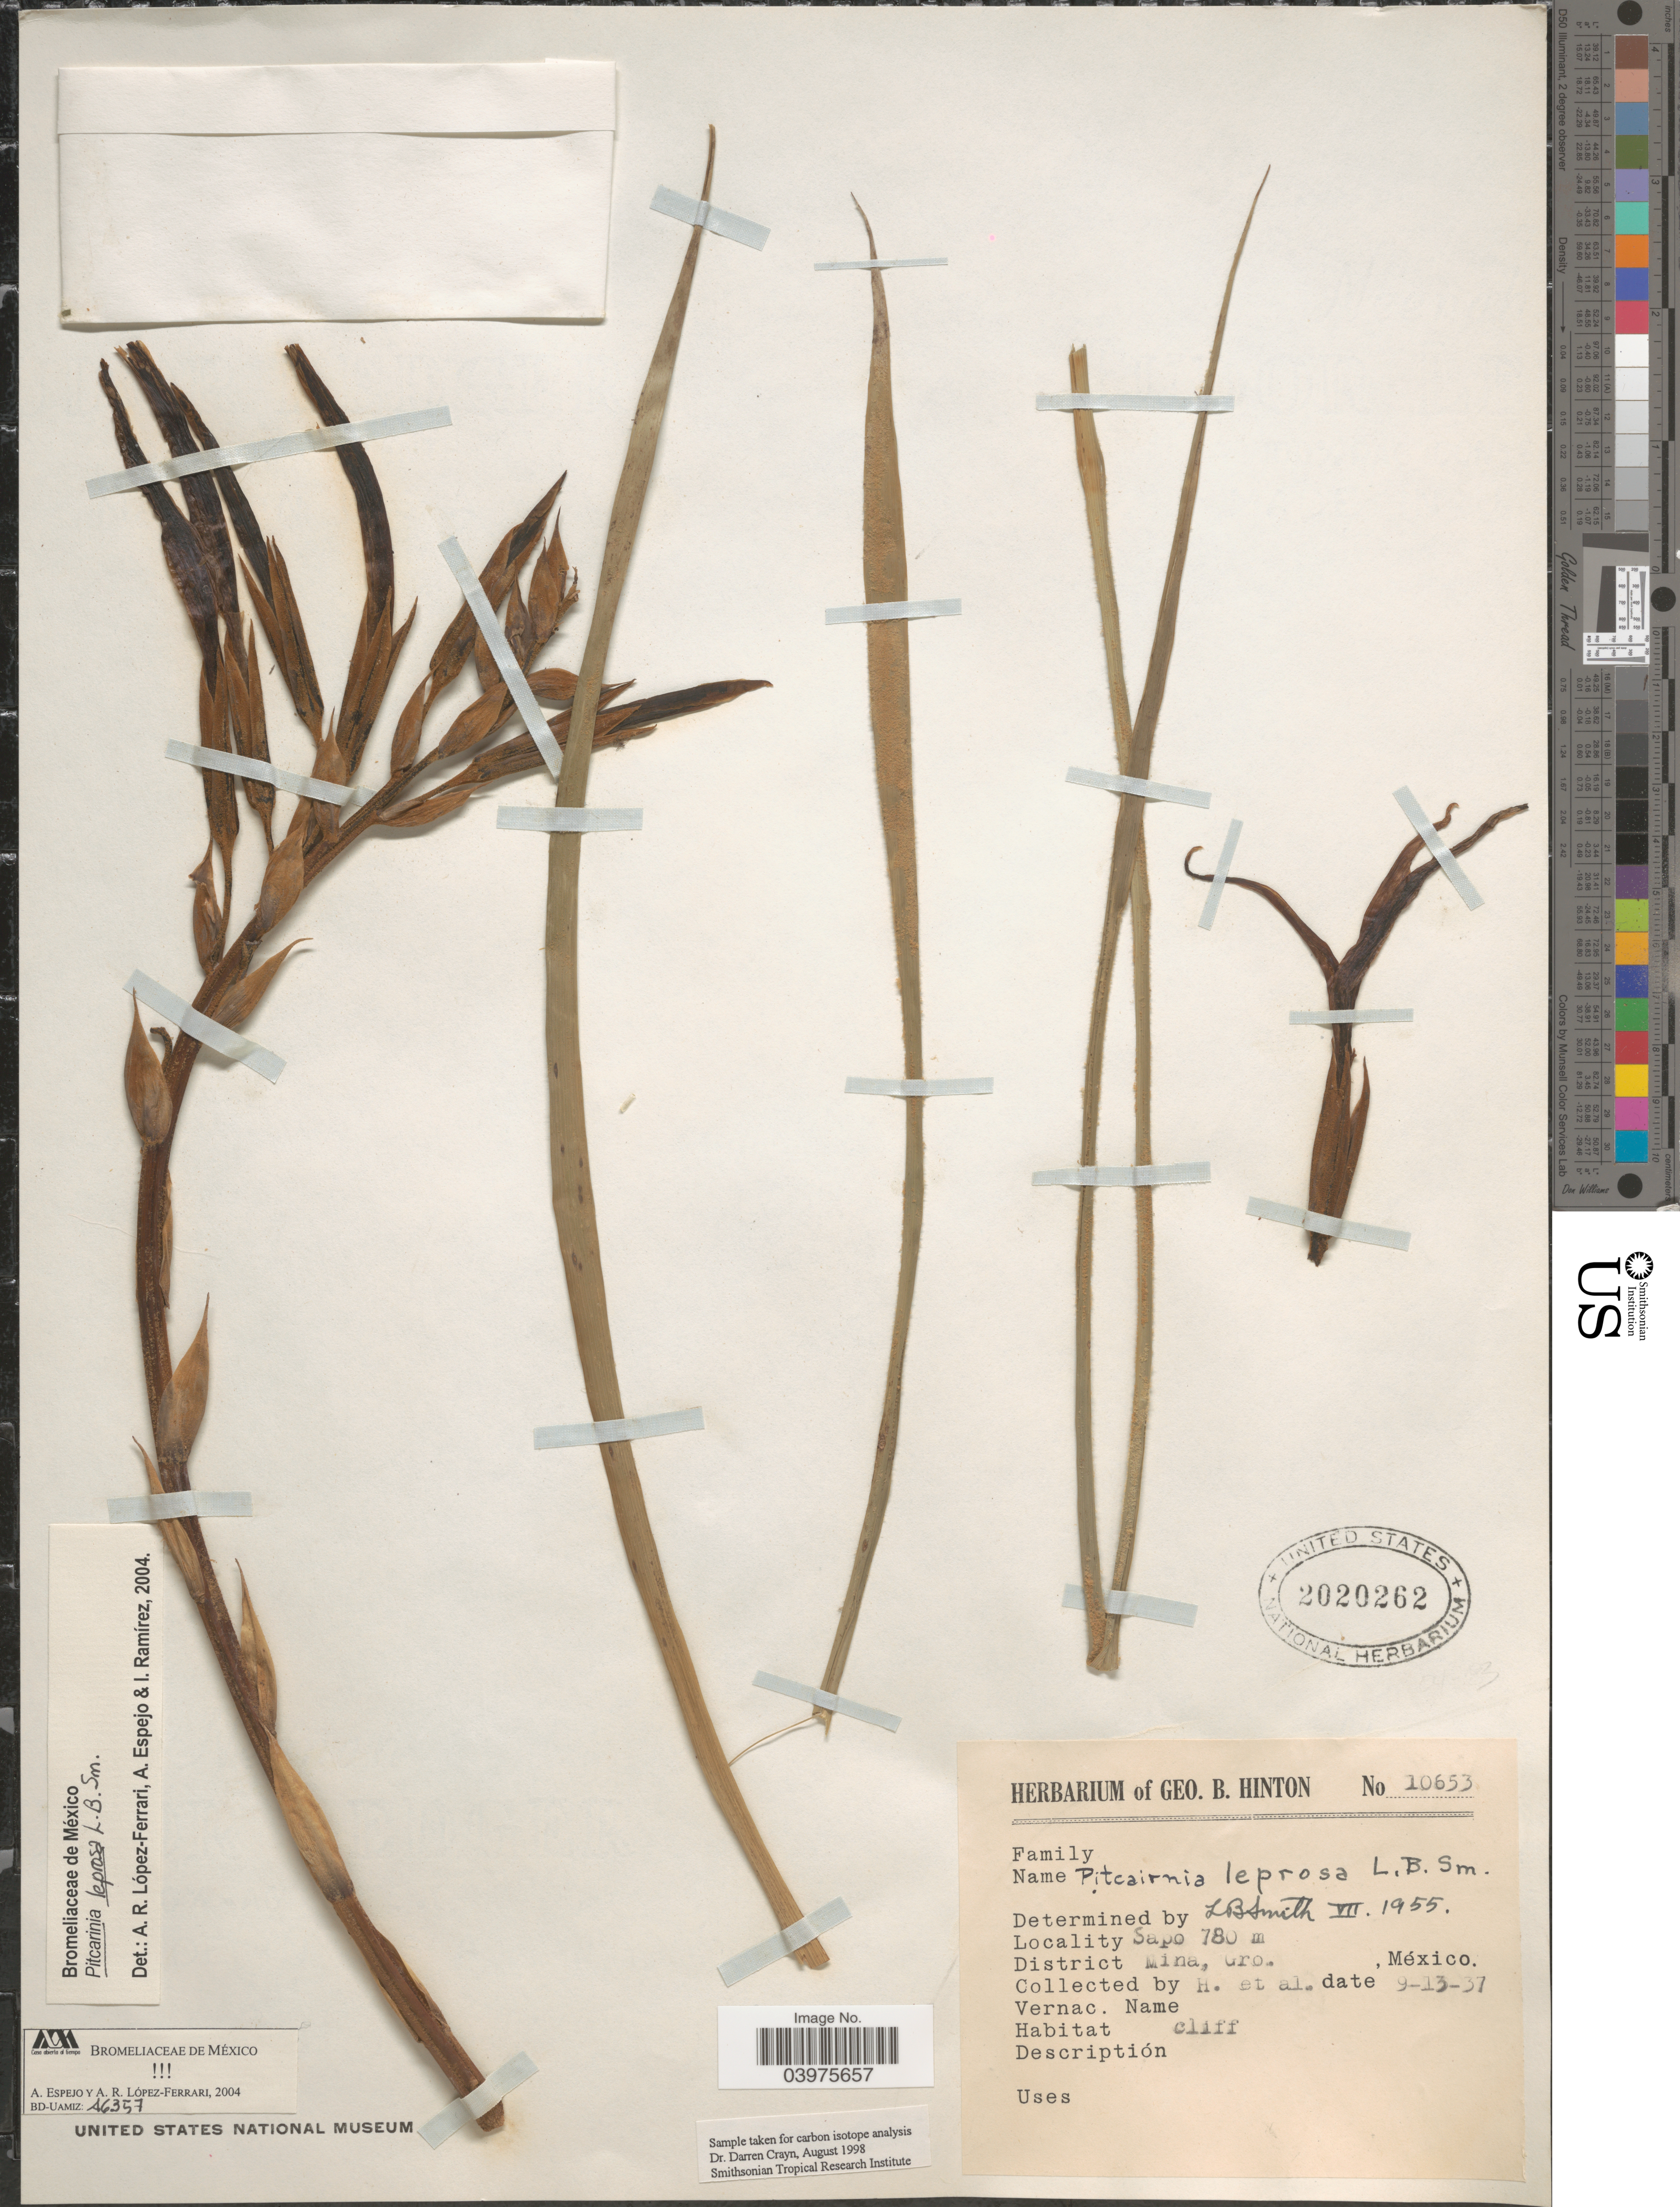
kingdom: Plantae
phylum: Tracheophyta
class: Liliopsida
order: Poales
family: Bromeliaceae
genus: Pitcairnia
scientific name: Pitcairnia leprosa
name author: L.B. Sm.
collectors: G. B. Hinton & et al.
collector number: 10653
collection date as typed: Transcribed d/m/y: 13/9/37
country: Mexico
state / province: Guerrero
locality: Sapo. District Mina.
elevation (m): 780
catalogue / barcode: US 2020262